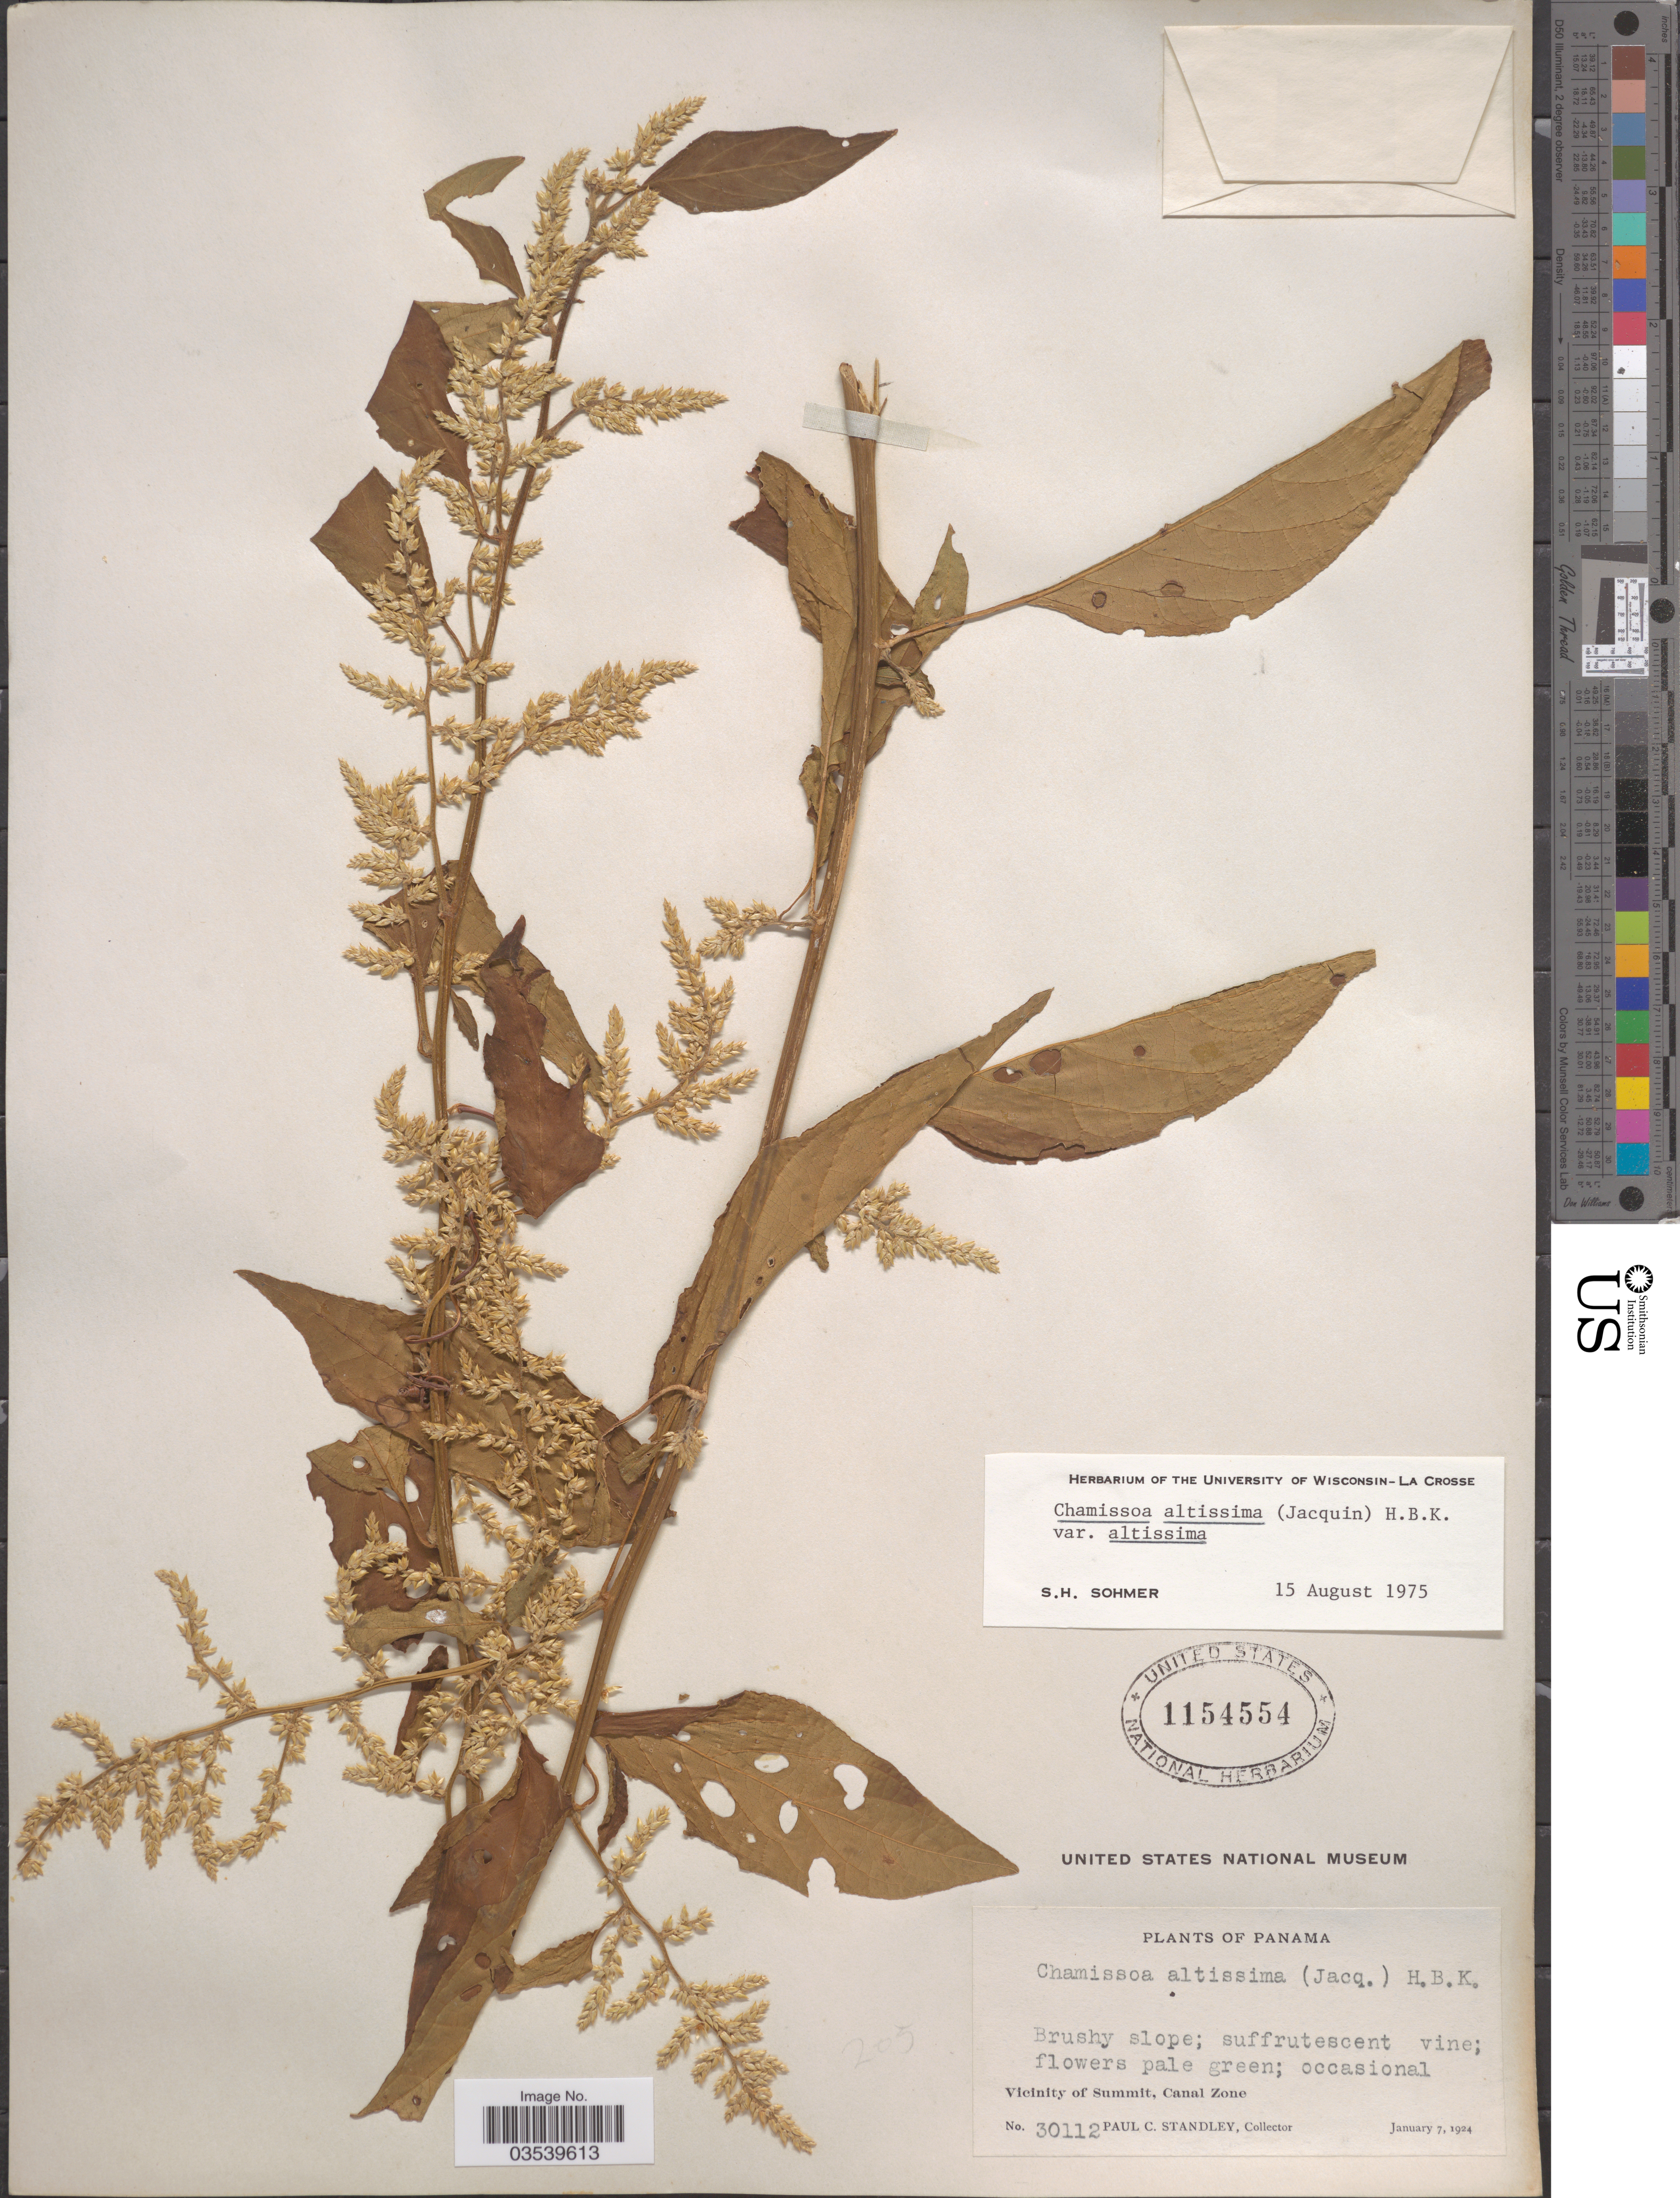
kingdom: Plantae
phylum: Tracheophyta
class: Magnoliopsida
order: Caryophyllales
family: Amaranthaceae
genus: Chamissoa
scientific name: Chamissoa altissima var. altissima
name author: (Jacq.) Kunth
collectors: P. C. Standley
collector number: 30112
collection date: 1924-01-07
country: Panama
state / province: Colón / Panamá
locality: Vicinity of Summit, Canal Zone.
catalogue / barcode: US 1154554